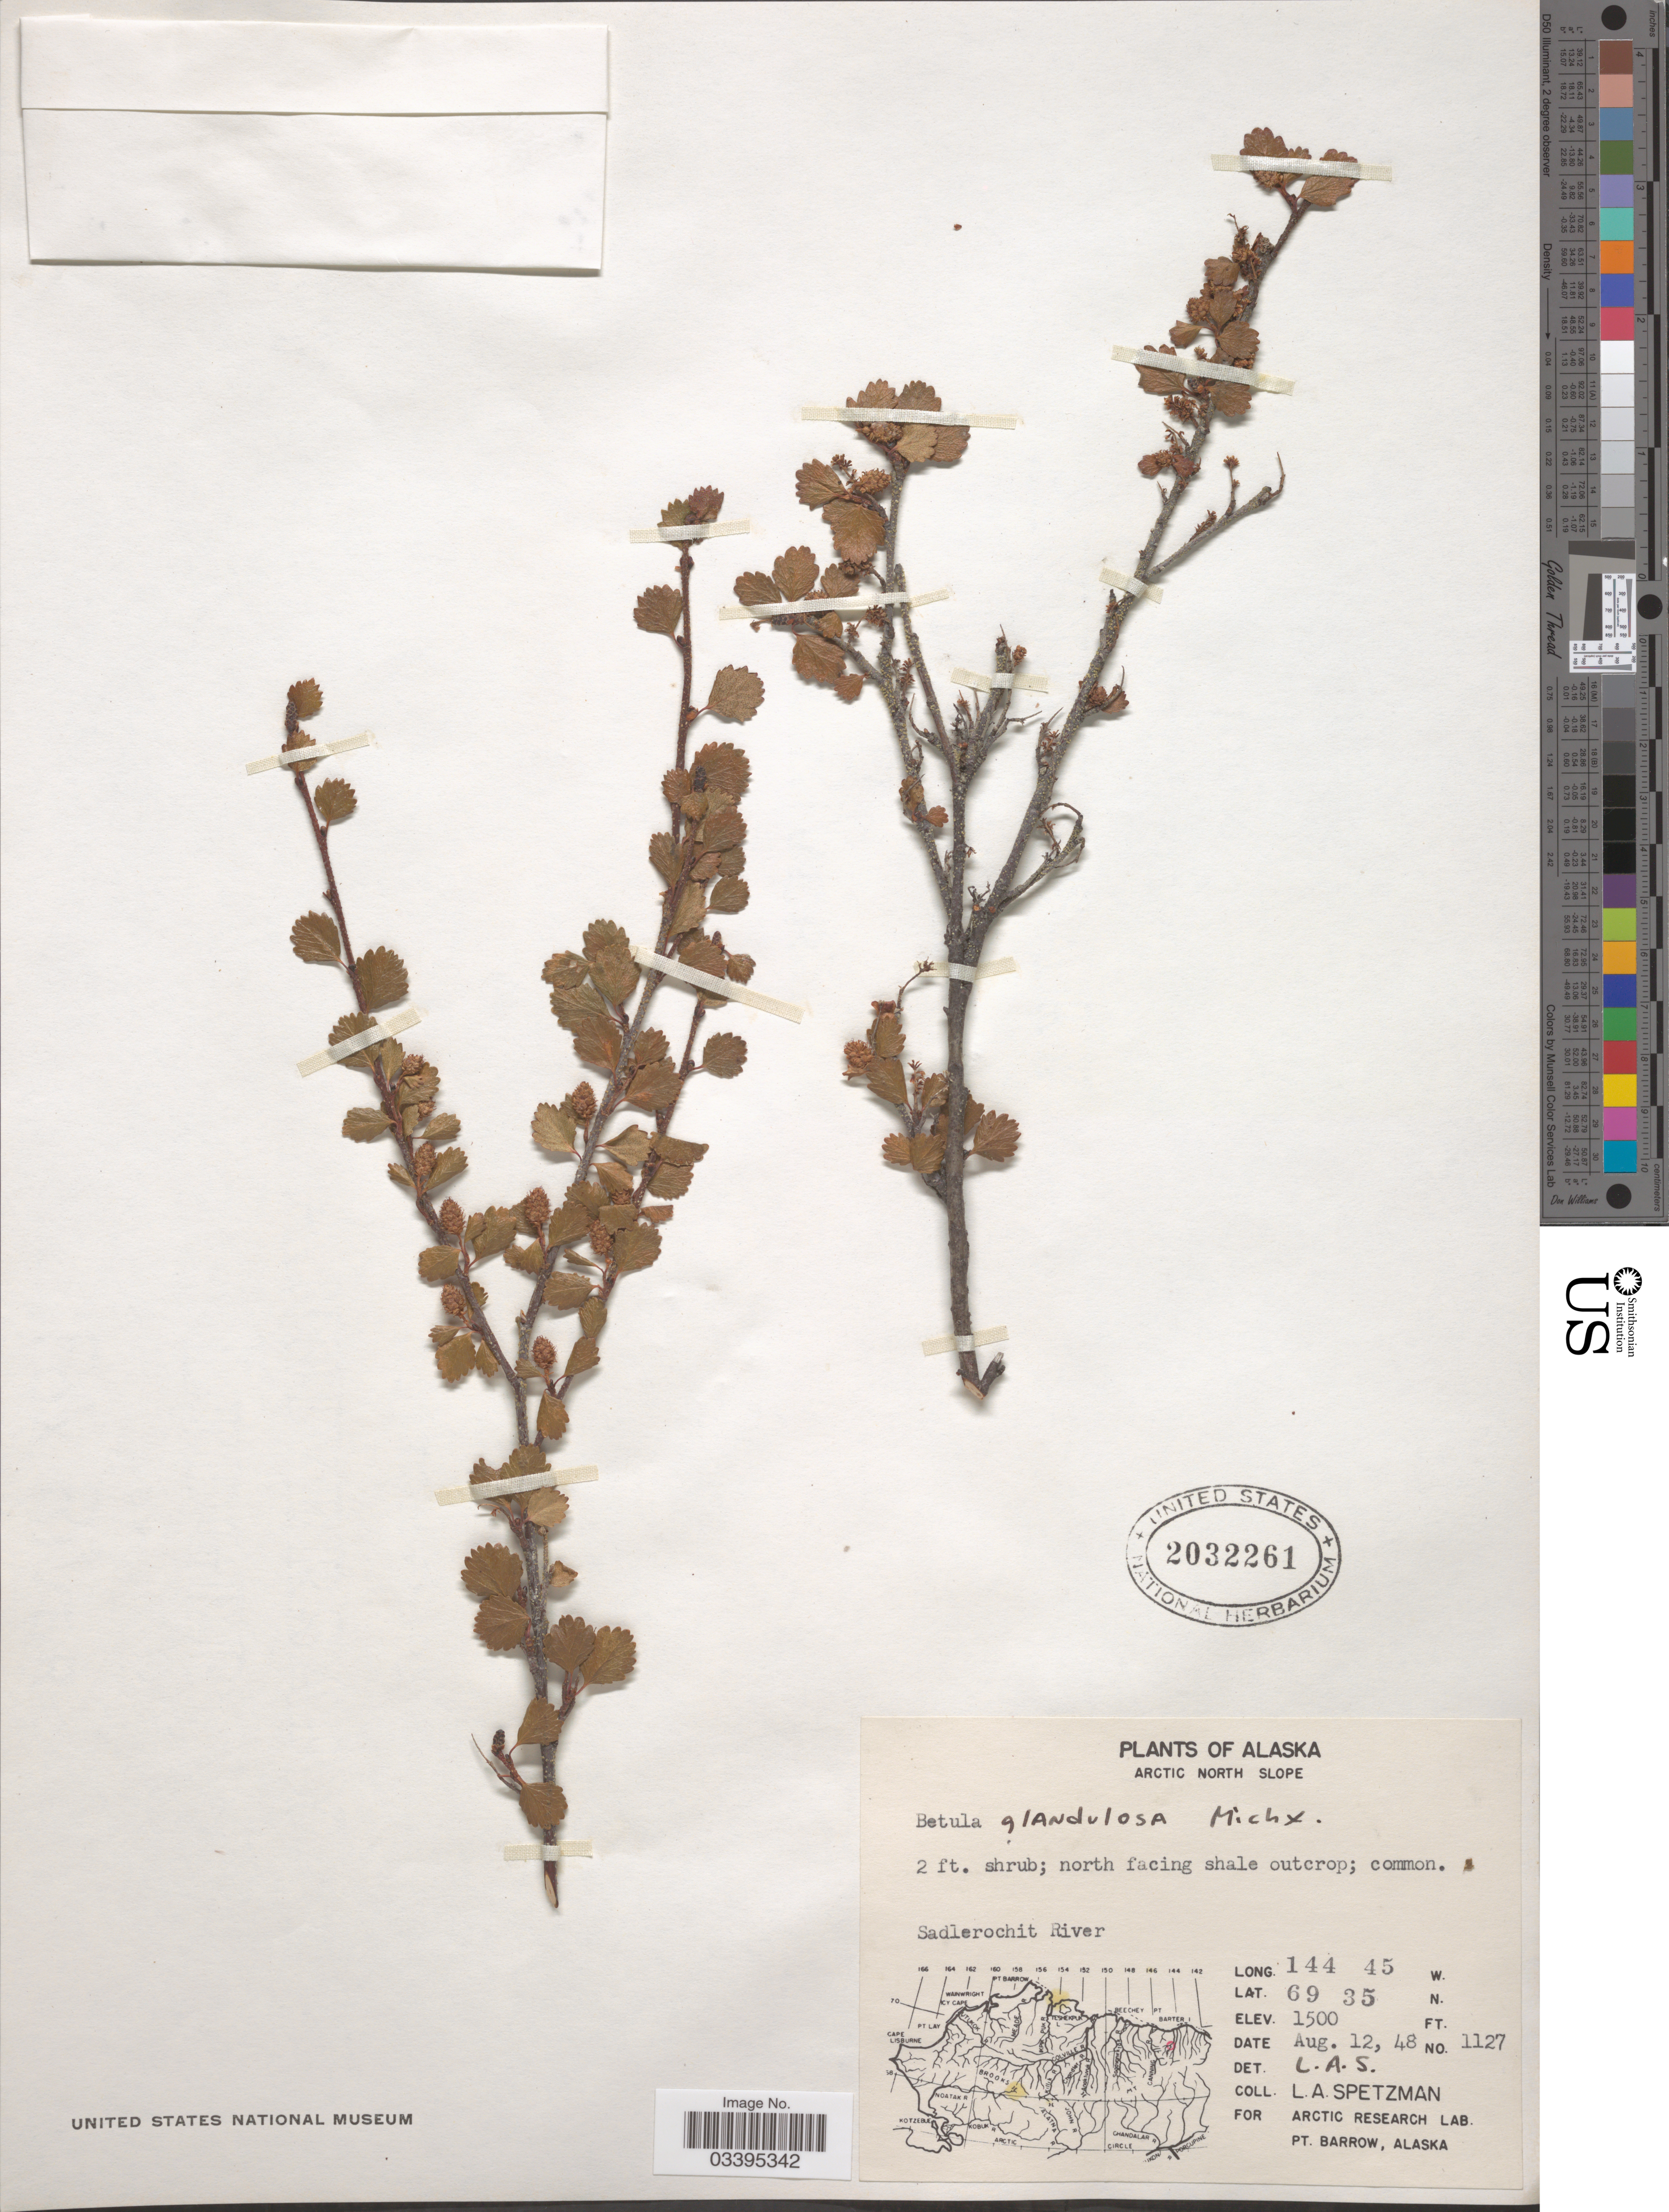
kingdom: Plantae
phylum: Tracheophyta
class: Magnoliopsida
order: Fagales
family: Betulaceae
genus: Betula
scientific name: Betula glandulosa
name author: Michx.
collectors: L. Spetzman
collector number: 1127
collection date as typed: Transcribed d/m/y: 12/8/48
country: United States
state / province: Alaska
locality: Arctic North Slope. Sadlerochit River.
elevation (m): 457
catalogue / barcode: US 2032261